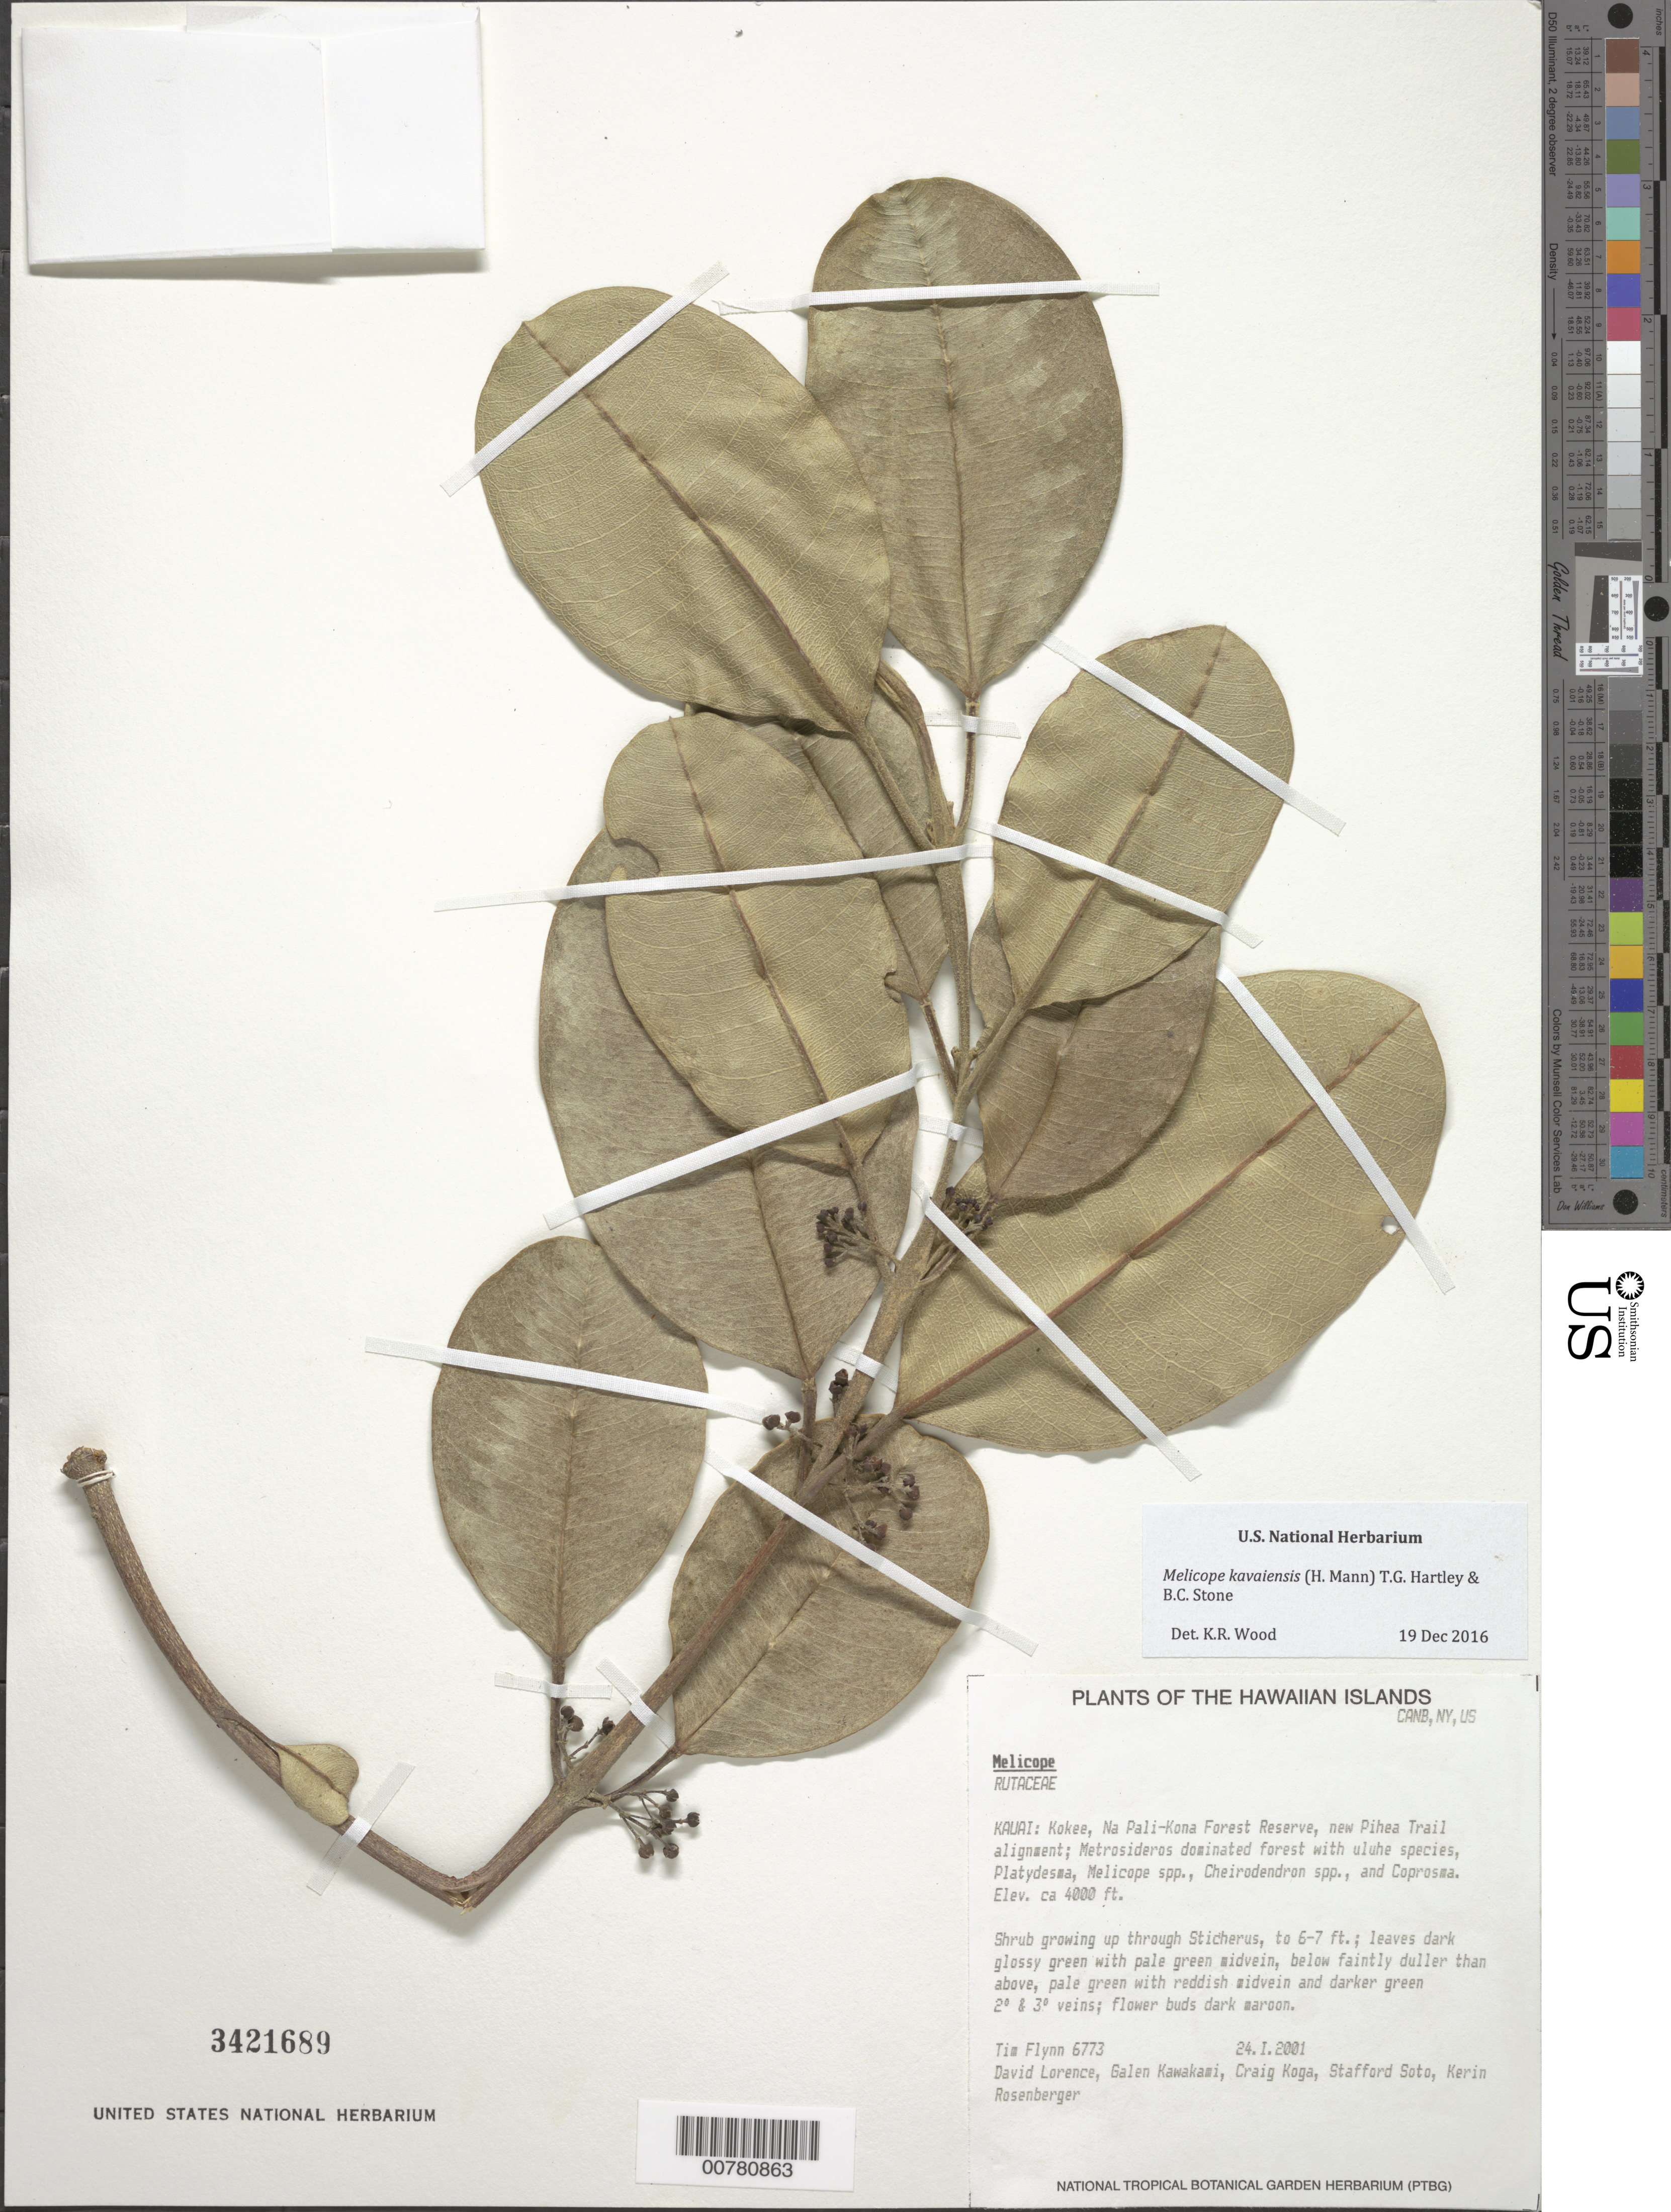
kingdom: Plantae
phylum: Tracheophyta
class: Magnoliopsida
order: Sapindales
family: Rutaceae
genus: Melicope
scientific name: Melicope kavaiensis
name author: (H. Mann) T.G. Hartley & B.C. Stone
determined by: Wood, Kenneth R.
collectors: T. W. Flynn, D. Lorence, G. Kawakami, C. Koga, S. Soto & K. Rosenberger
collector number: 6773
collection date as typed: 24 Jan 2001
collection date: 2001-01-24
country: United States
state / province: Hawaii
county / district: Hawaii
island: Kaua'i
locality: Kokee, Na Pali-Kona Forest Reserve, new Pihea Trail alignment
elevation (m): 1219.2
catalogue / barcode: US 3421689